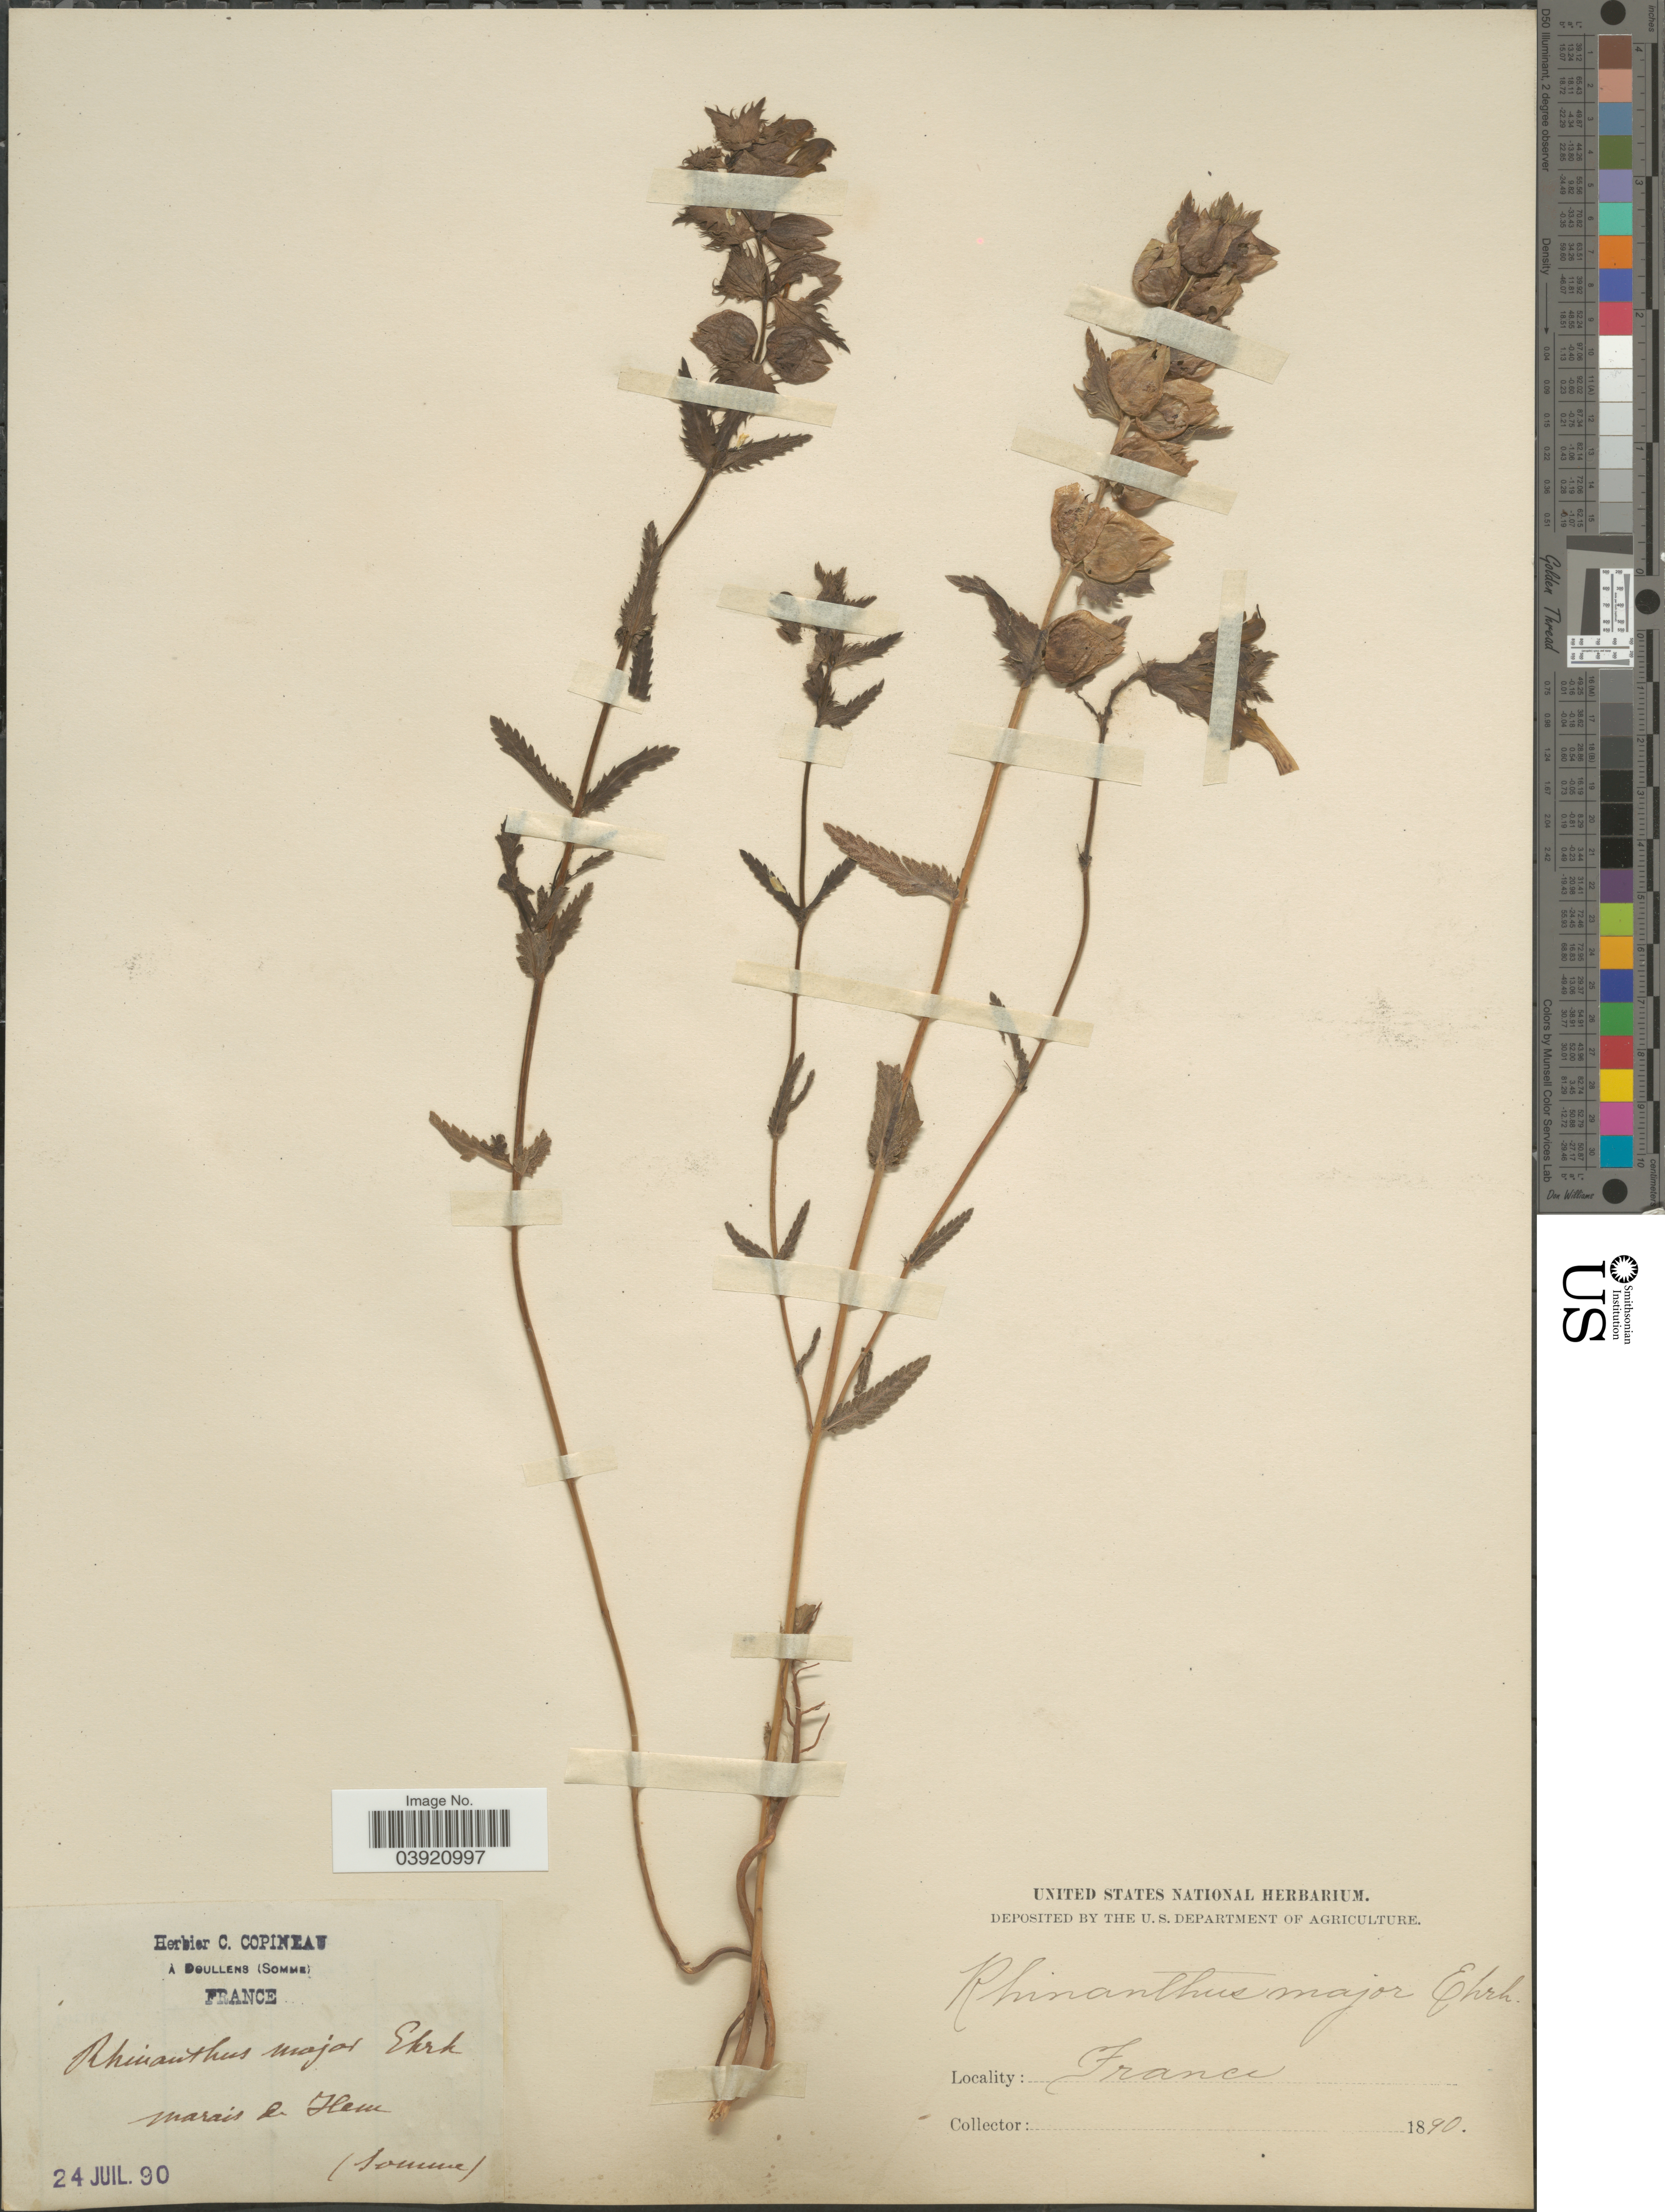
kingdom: Plantae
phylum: Tracheophyta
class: Magnoliopsida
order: Lamiales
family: Orobanchaceae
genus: Rhinanthus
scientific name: Rhinanthus major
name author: L.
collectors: ex herb. C. Copineau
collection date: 1890-07-24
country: France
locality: Marais du Hem. (Somme)